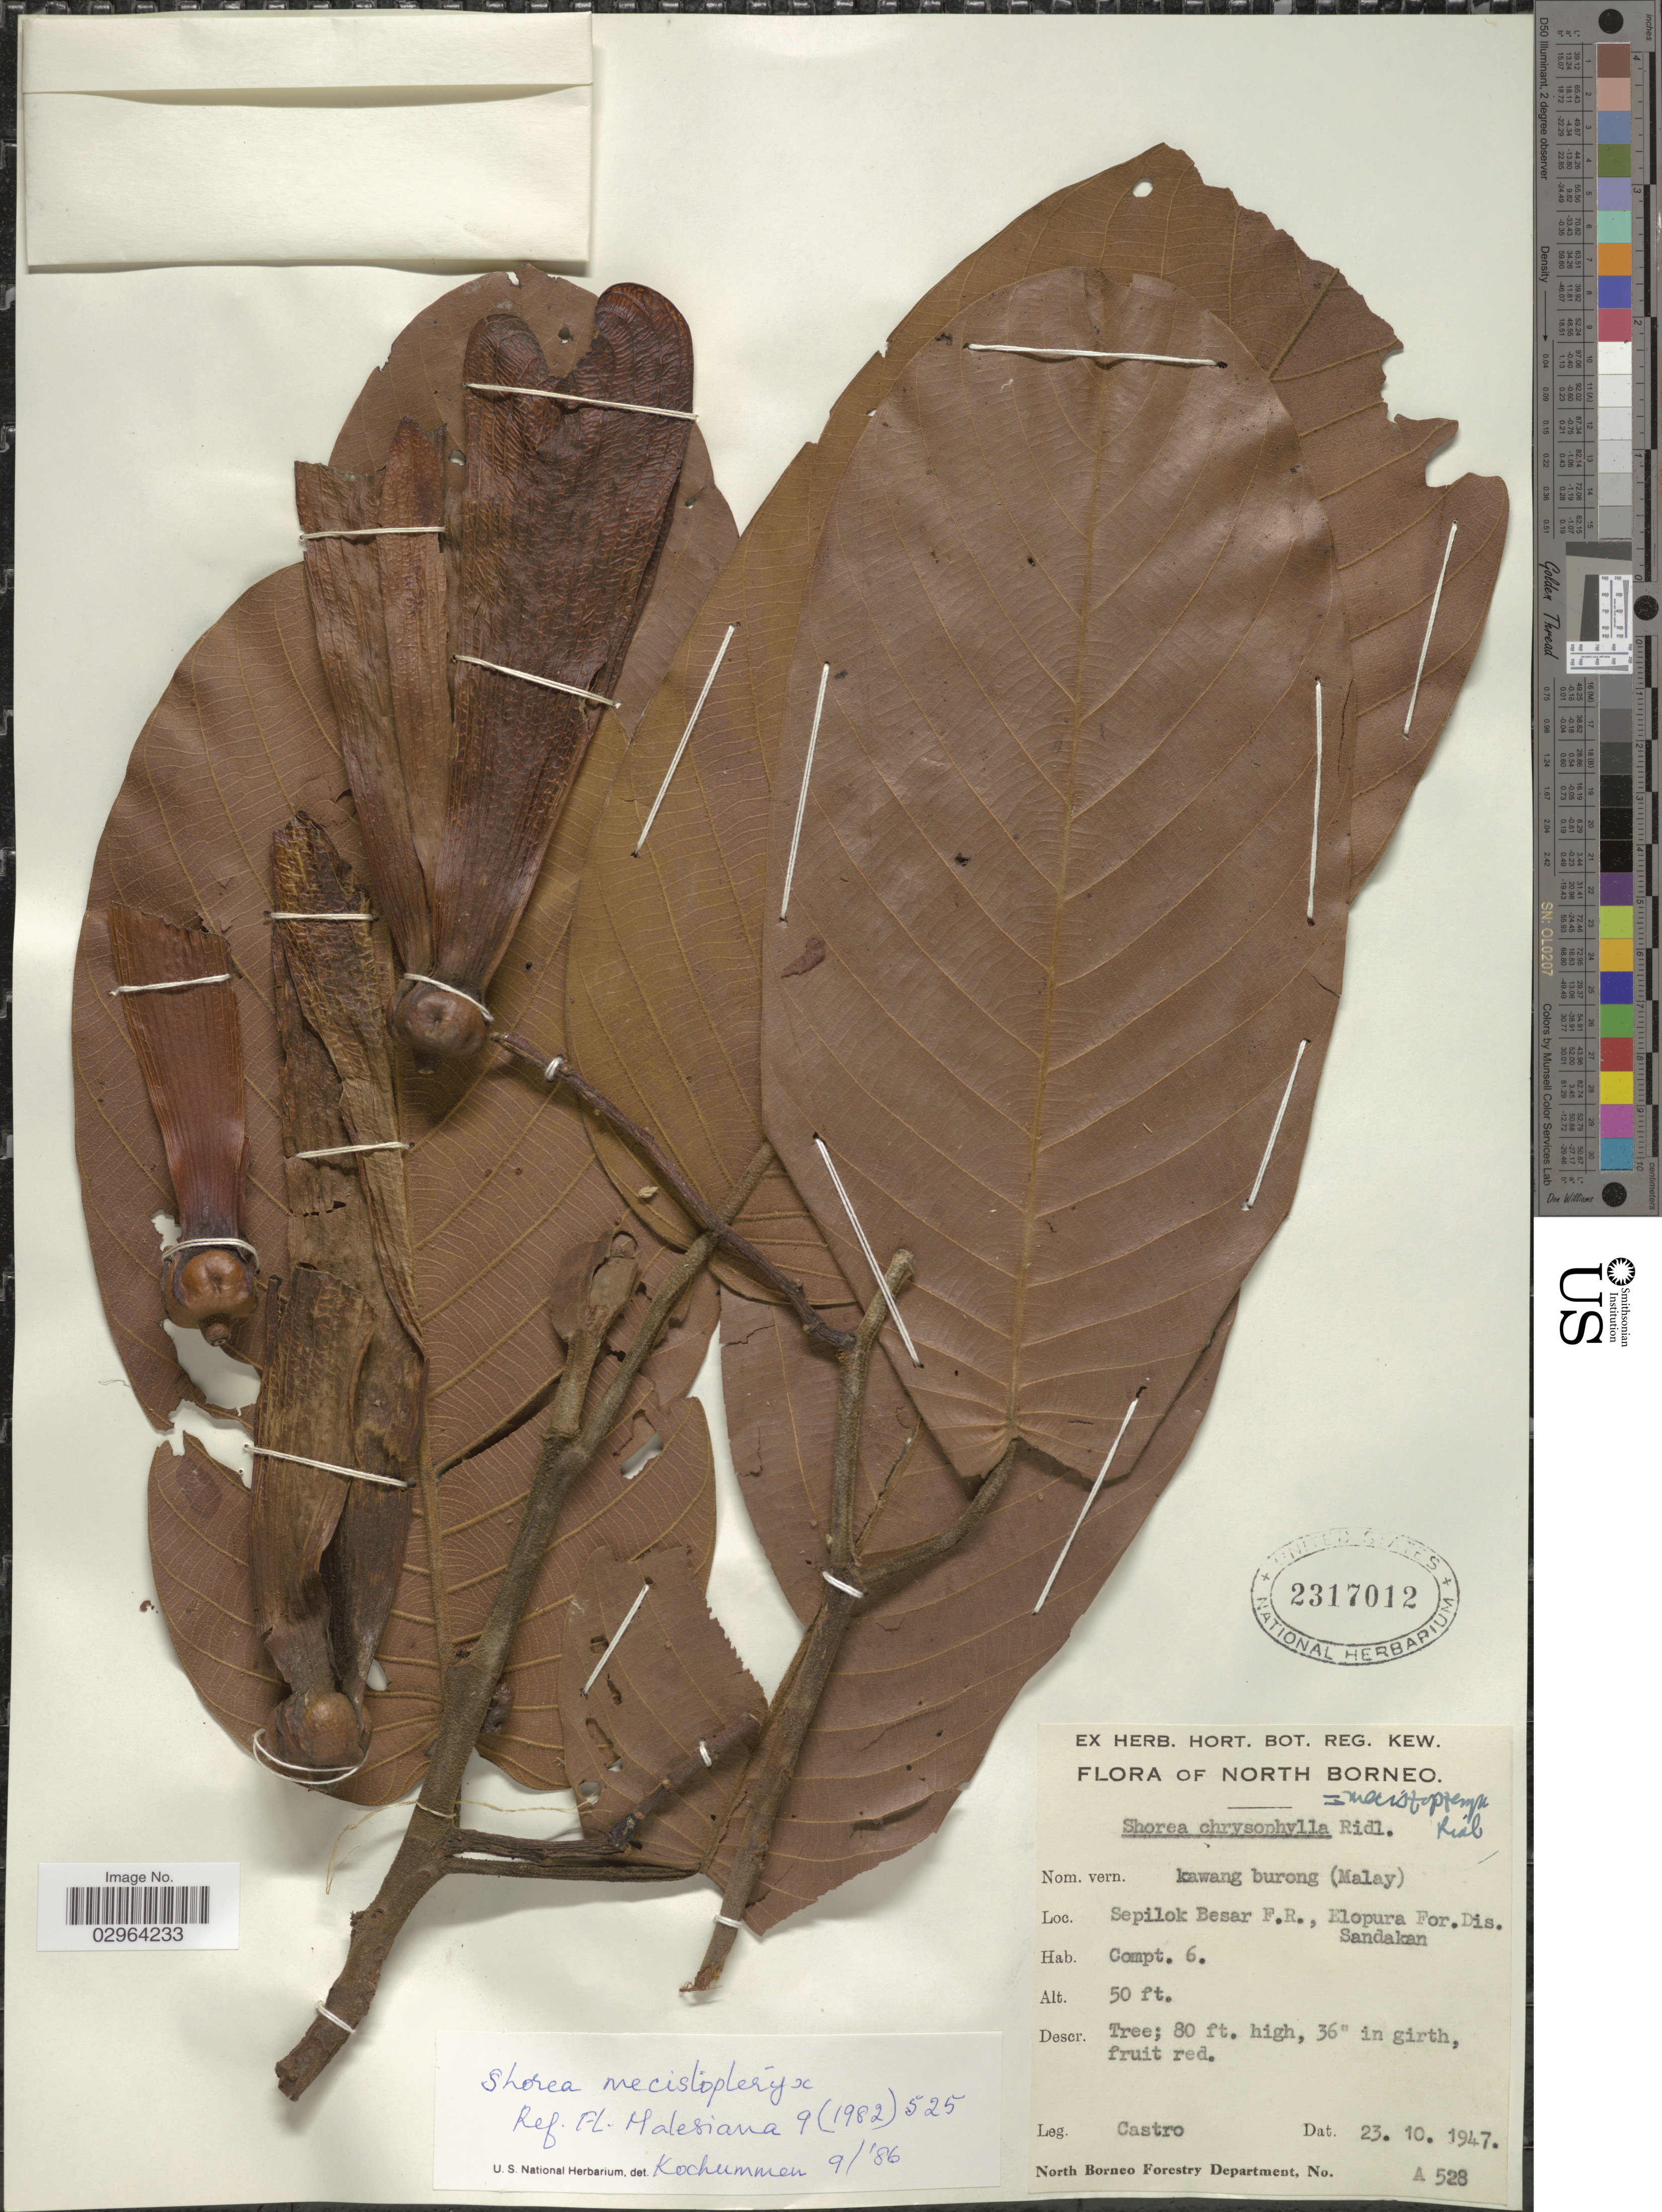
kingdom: Plantae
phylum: Tracheophyta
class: Magnoliopsida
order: Malvales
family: Dipterocarpaceae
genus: Rubroshorea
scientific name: Rubroshorea mecistopteryx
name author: (Ridl.) P.S. Ashton & J. Heck.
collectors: -. Castro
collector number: A528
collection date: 1947-10-23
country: Malaysia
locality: North Borneo. Sepilok Besar F.R., Elopura For. Dis. Sandakan. Compt. 6.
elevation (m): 15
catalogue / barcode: US 2317012